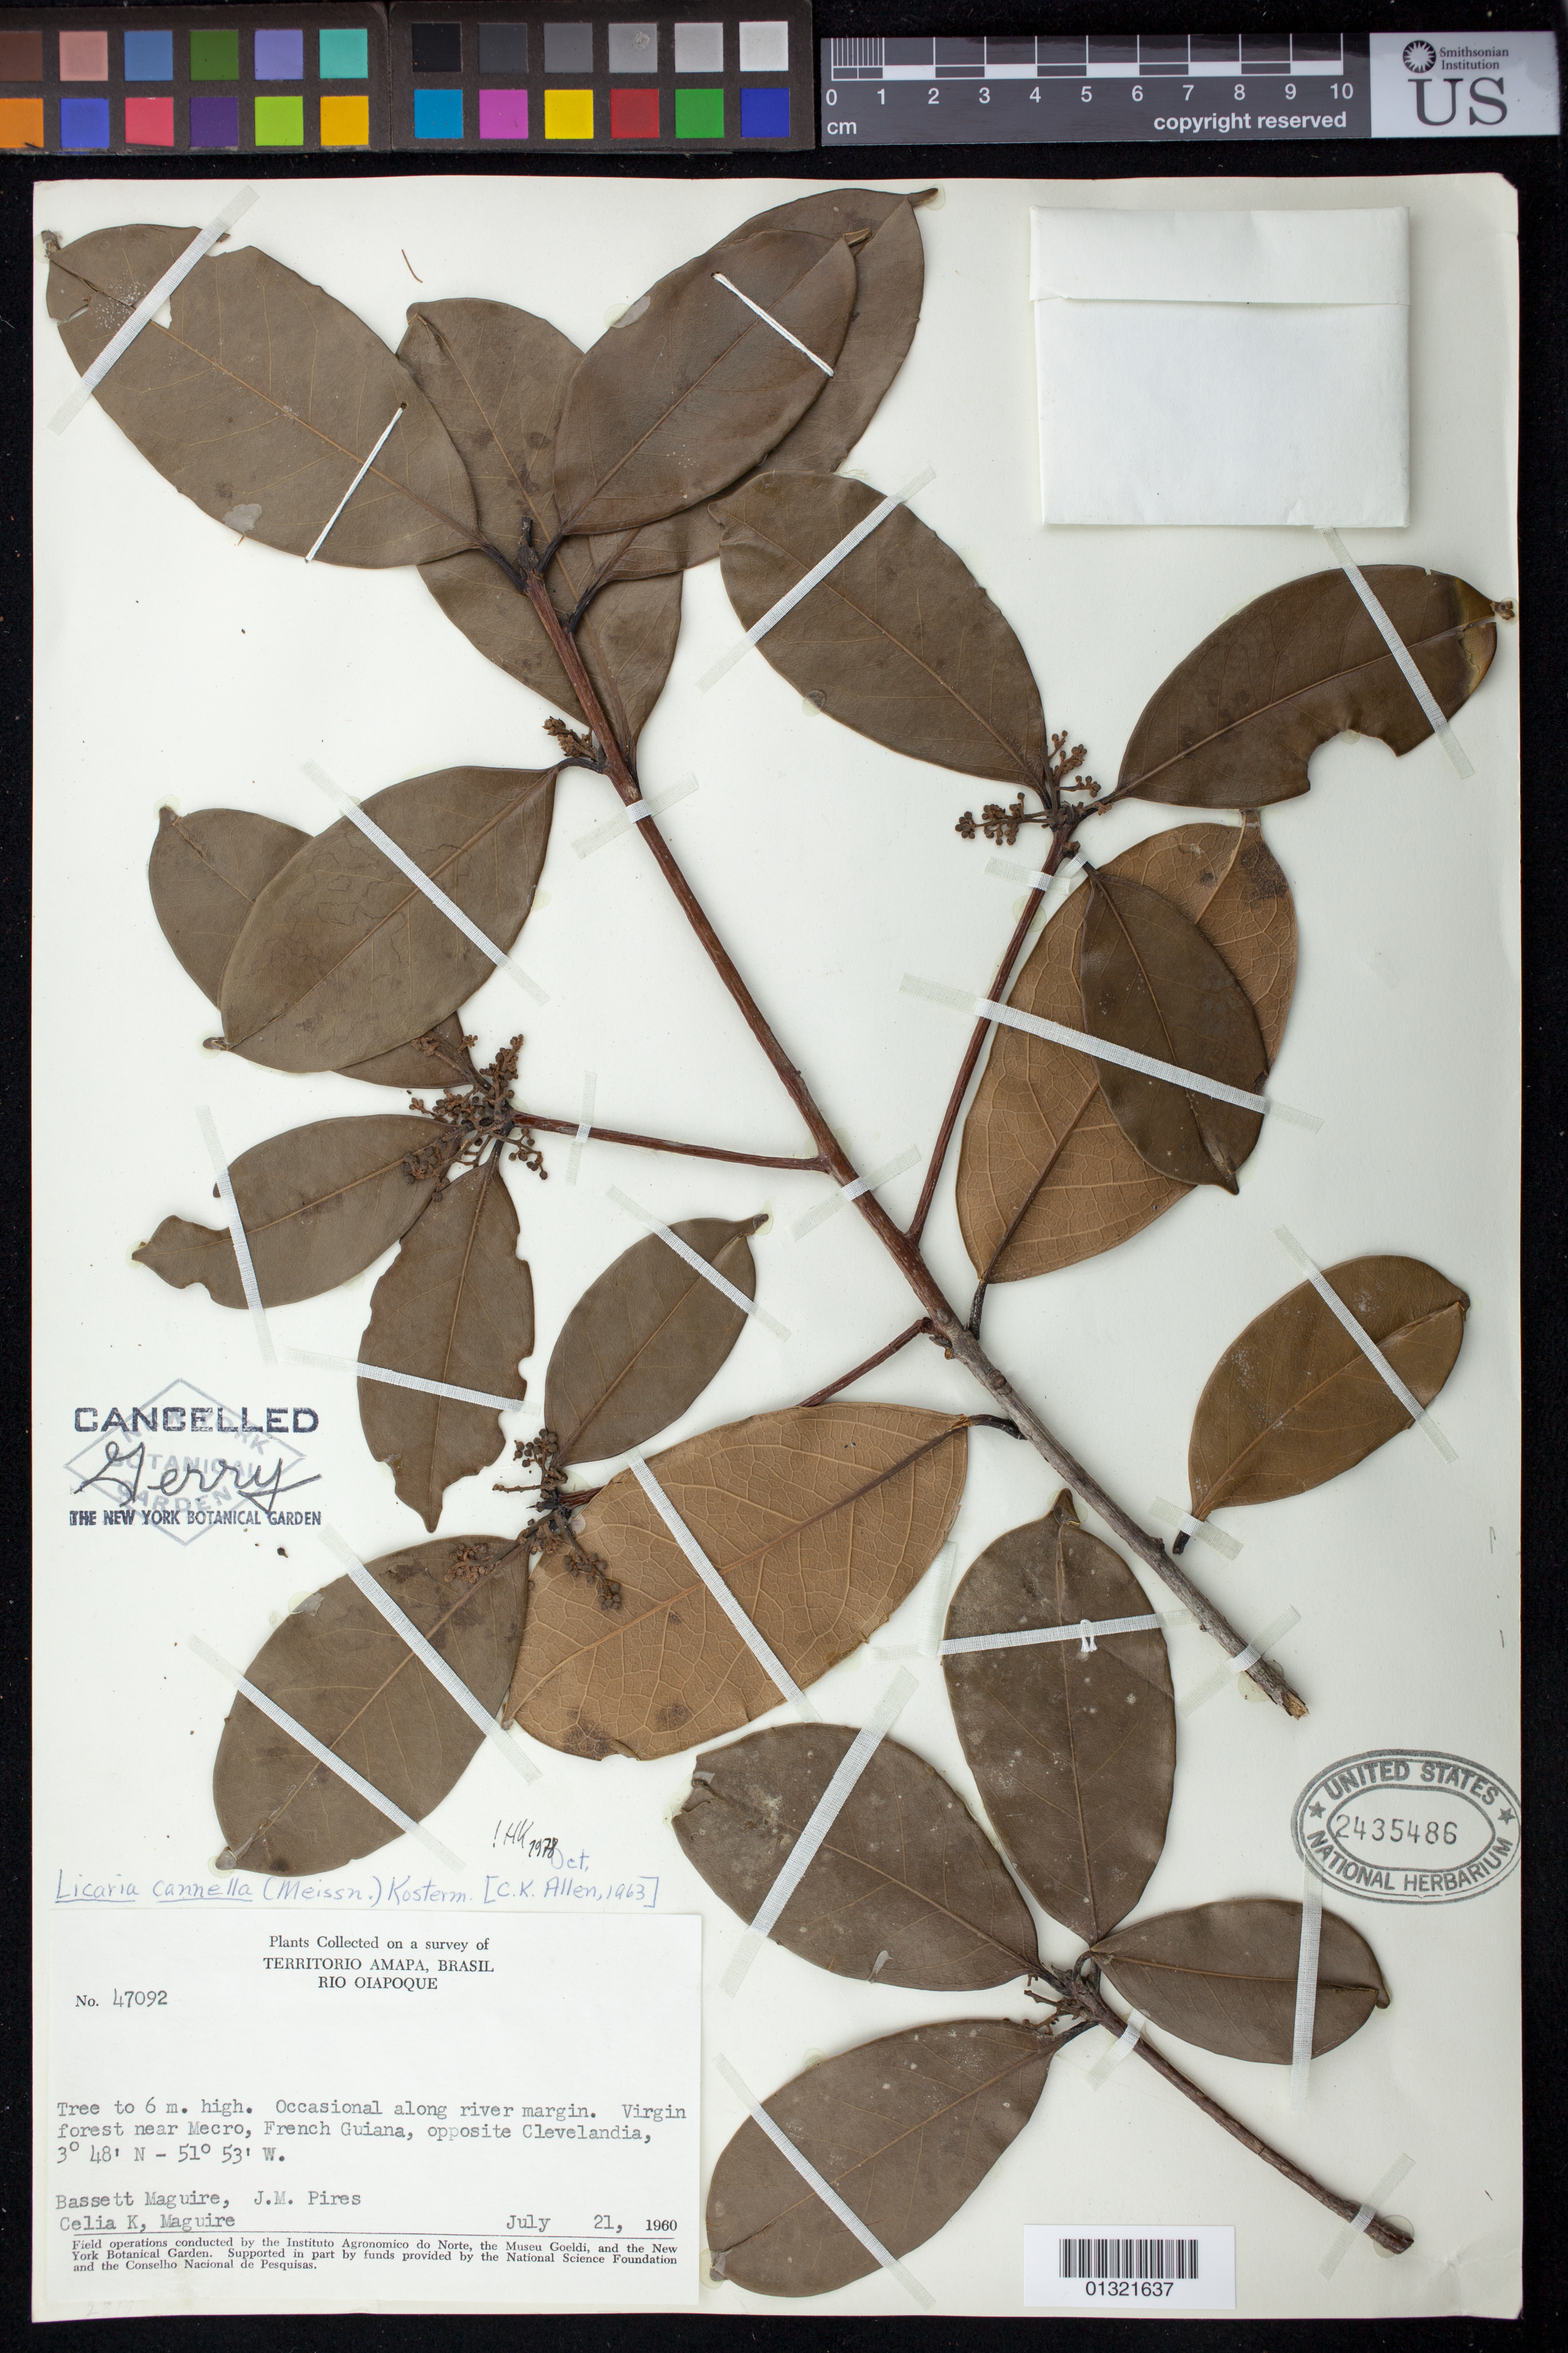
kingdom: Plantae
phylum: Tracheophyta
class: Magnoliopsida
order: Laurales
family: Lauraceae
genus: Licaria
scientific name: Licaria cannella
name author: (Meisn.) Kosterm.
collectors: B. Maguire, J. M. Pires & C. K. Maguire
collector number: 47092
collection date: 1960-07-21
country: Guyana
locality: Near Mecro, French Guiana, opposite Clevelandia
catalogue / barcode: US 2435486